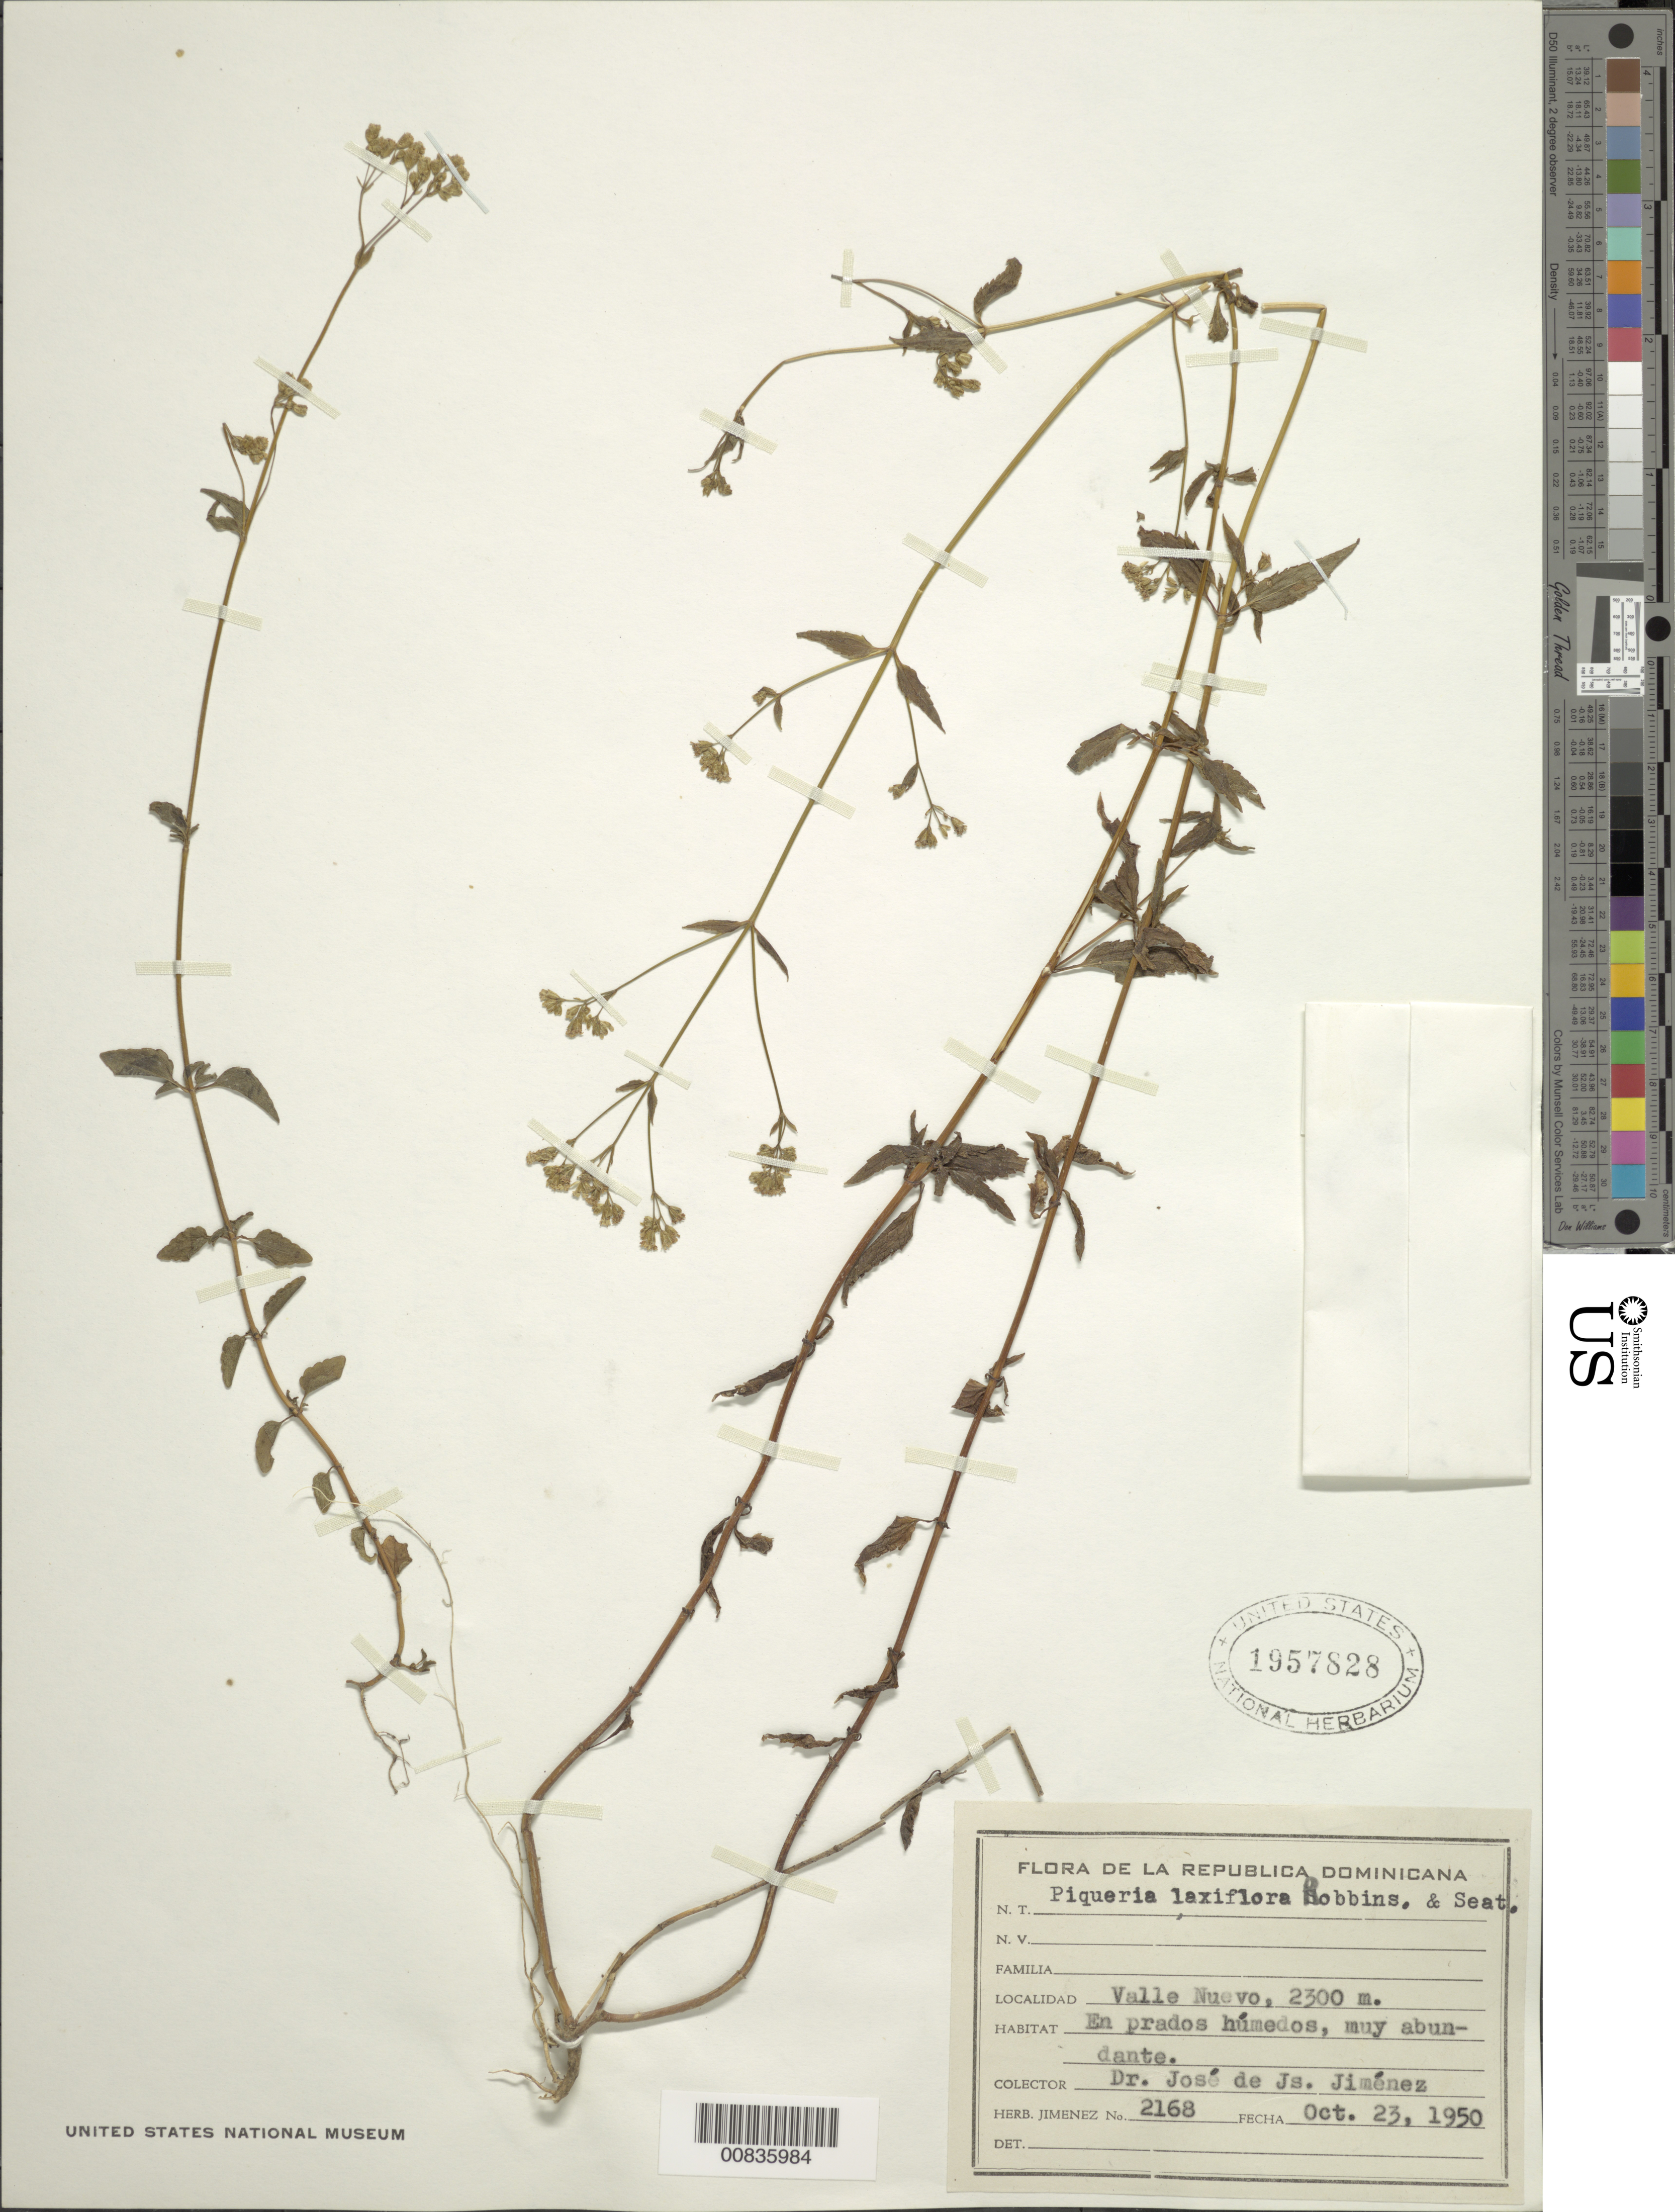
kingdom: Plantae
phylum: Tracheophyta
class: Magnoliopsida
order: Asterales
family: Asteraceae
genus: Piqueria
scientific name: Piqueria laxiflora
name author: B.L. Rob. & Seaton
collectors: J. J. Jiménez Almonte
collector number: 2168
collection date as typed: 23 Oct 1950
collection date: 1950-10-23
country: Dominican Republic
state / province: La Vega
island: Hispaniola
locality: Valle Nuevo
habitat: En prados húmedos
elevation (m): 2300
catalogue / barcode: US 1957828